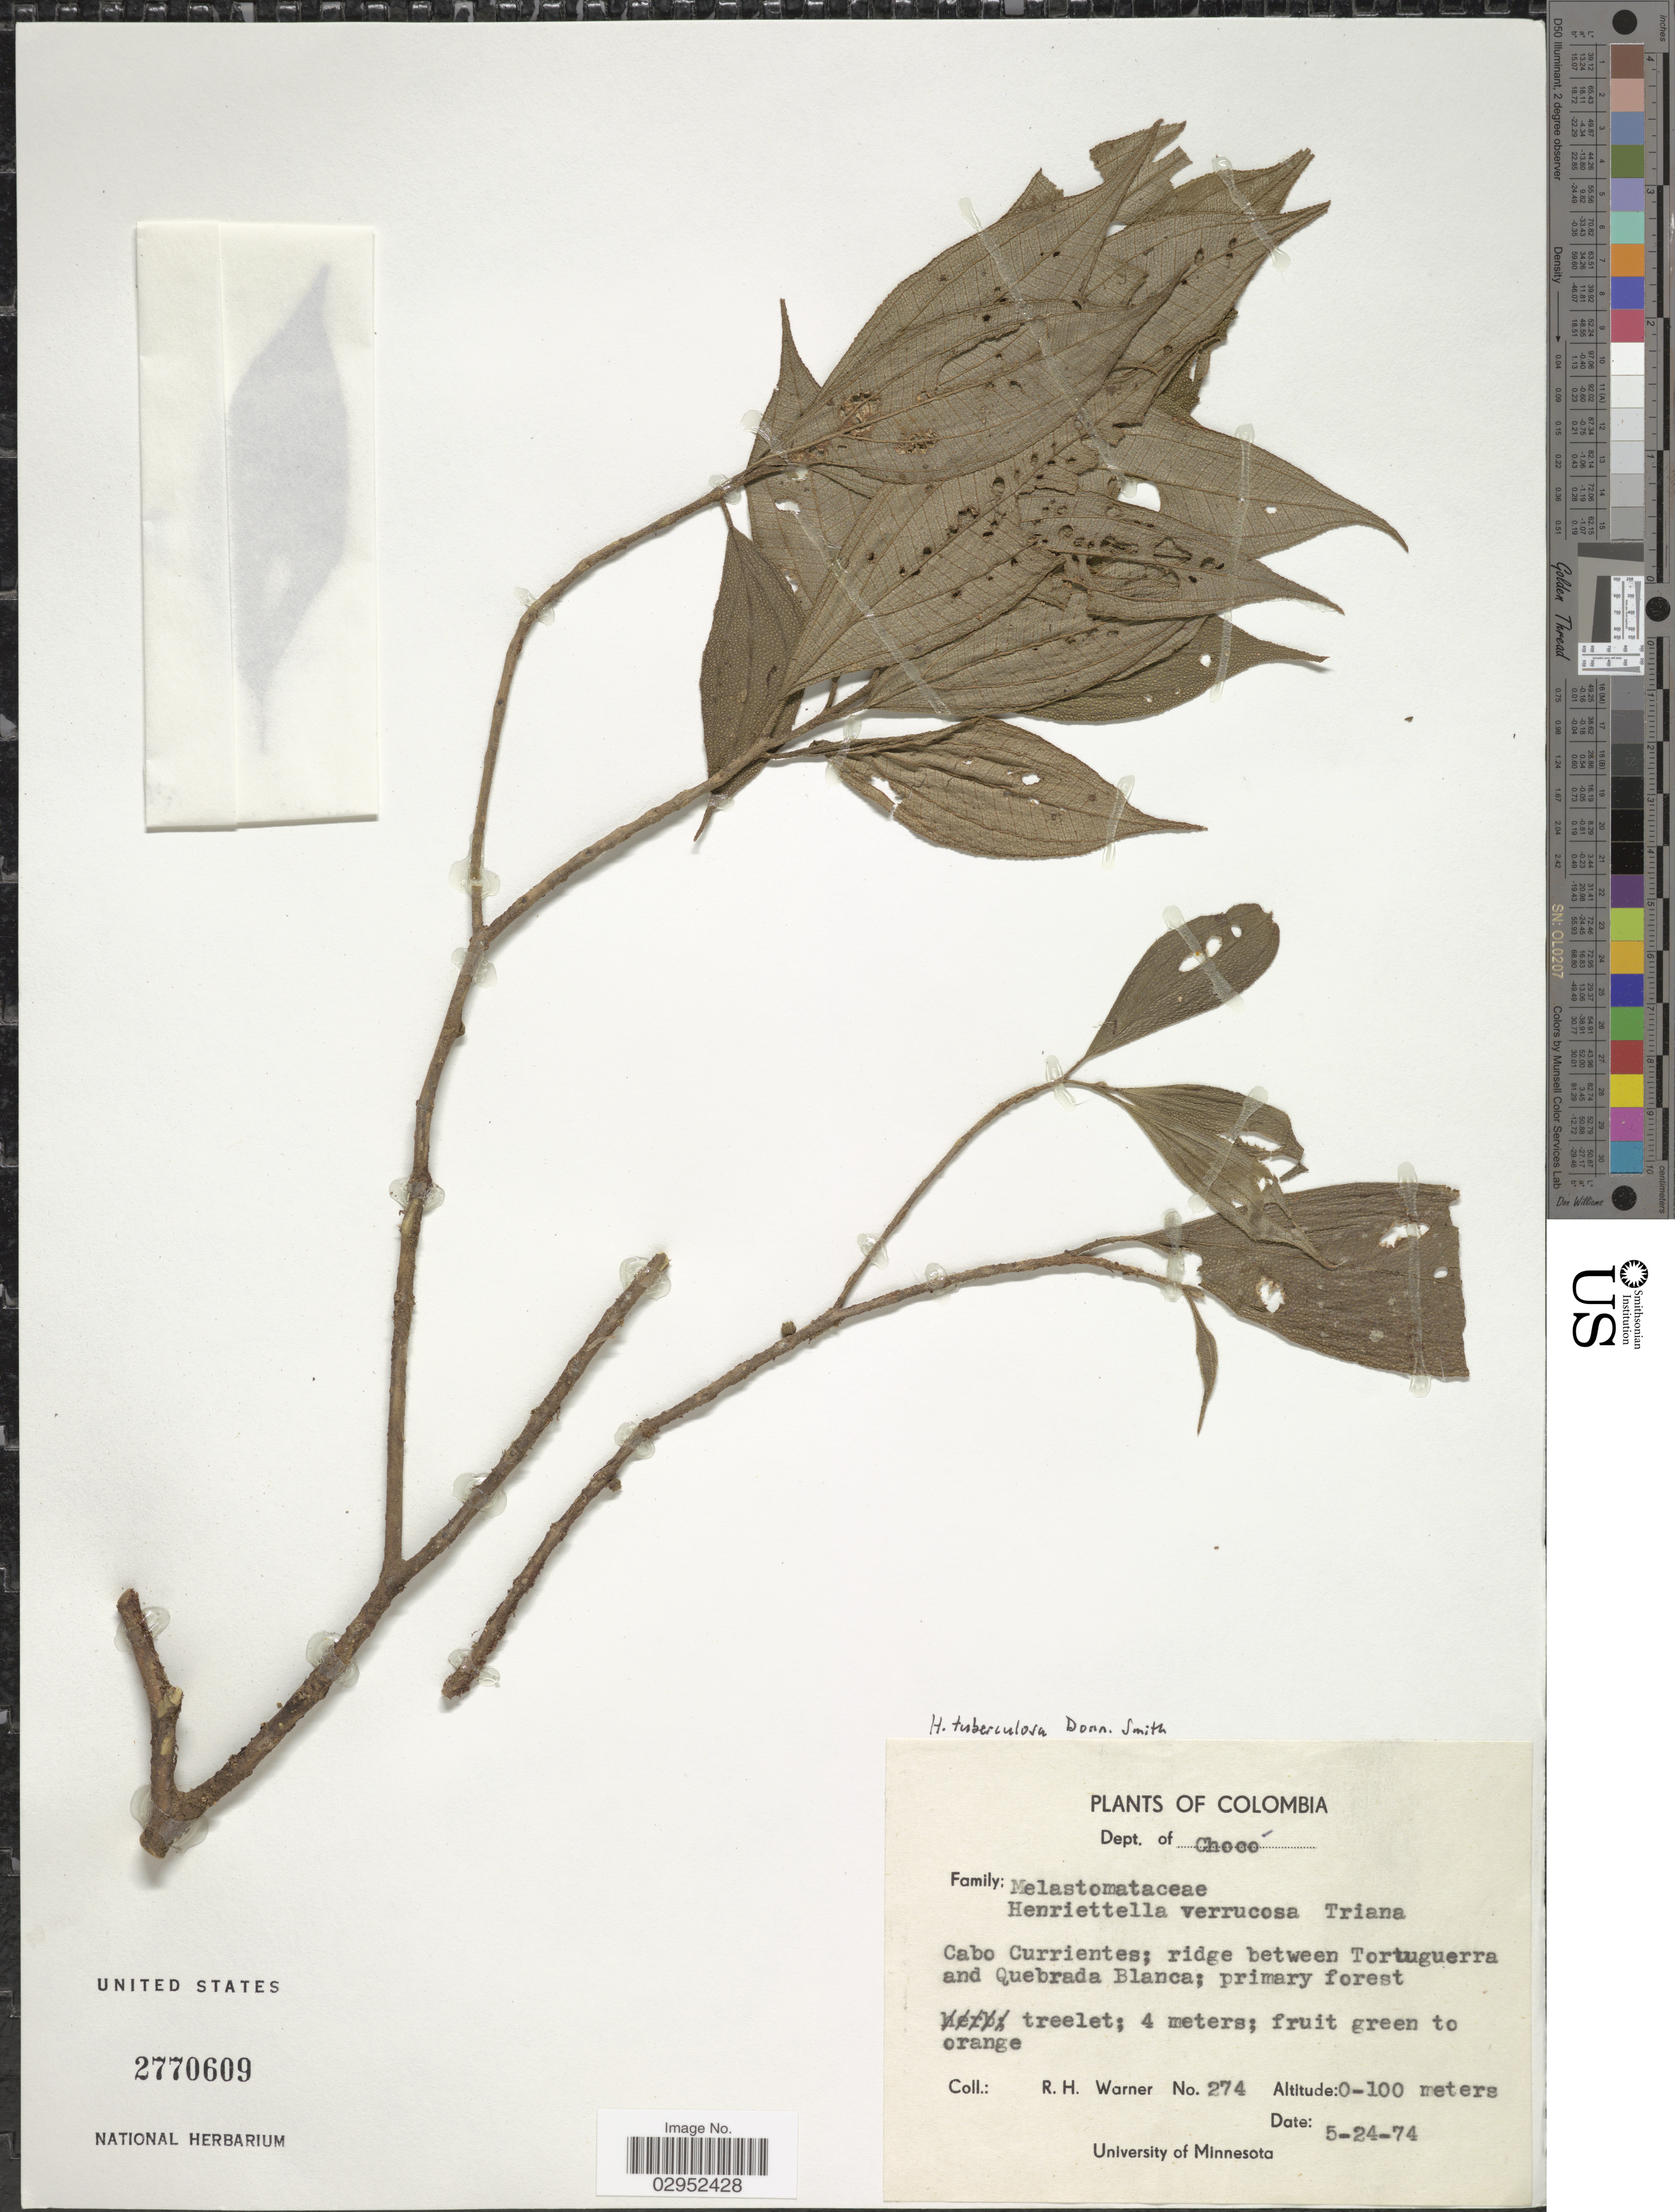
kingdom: Plantae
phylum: Tracheophyta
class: Magnoliopsida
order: Myrtales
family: Melastomataceae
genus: Henriettea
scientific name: Henriettea verrucosa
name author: (Triana) J.F. Macbr.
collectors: R. H. Warner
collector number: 274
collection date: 1974-05-24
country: Colombia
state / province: Chocó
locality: Dept. of Chocó. Cabo Currientes; ridge between Tortuguerra and Quebrada Blanca.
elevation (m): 0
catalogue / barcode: US 2770609